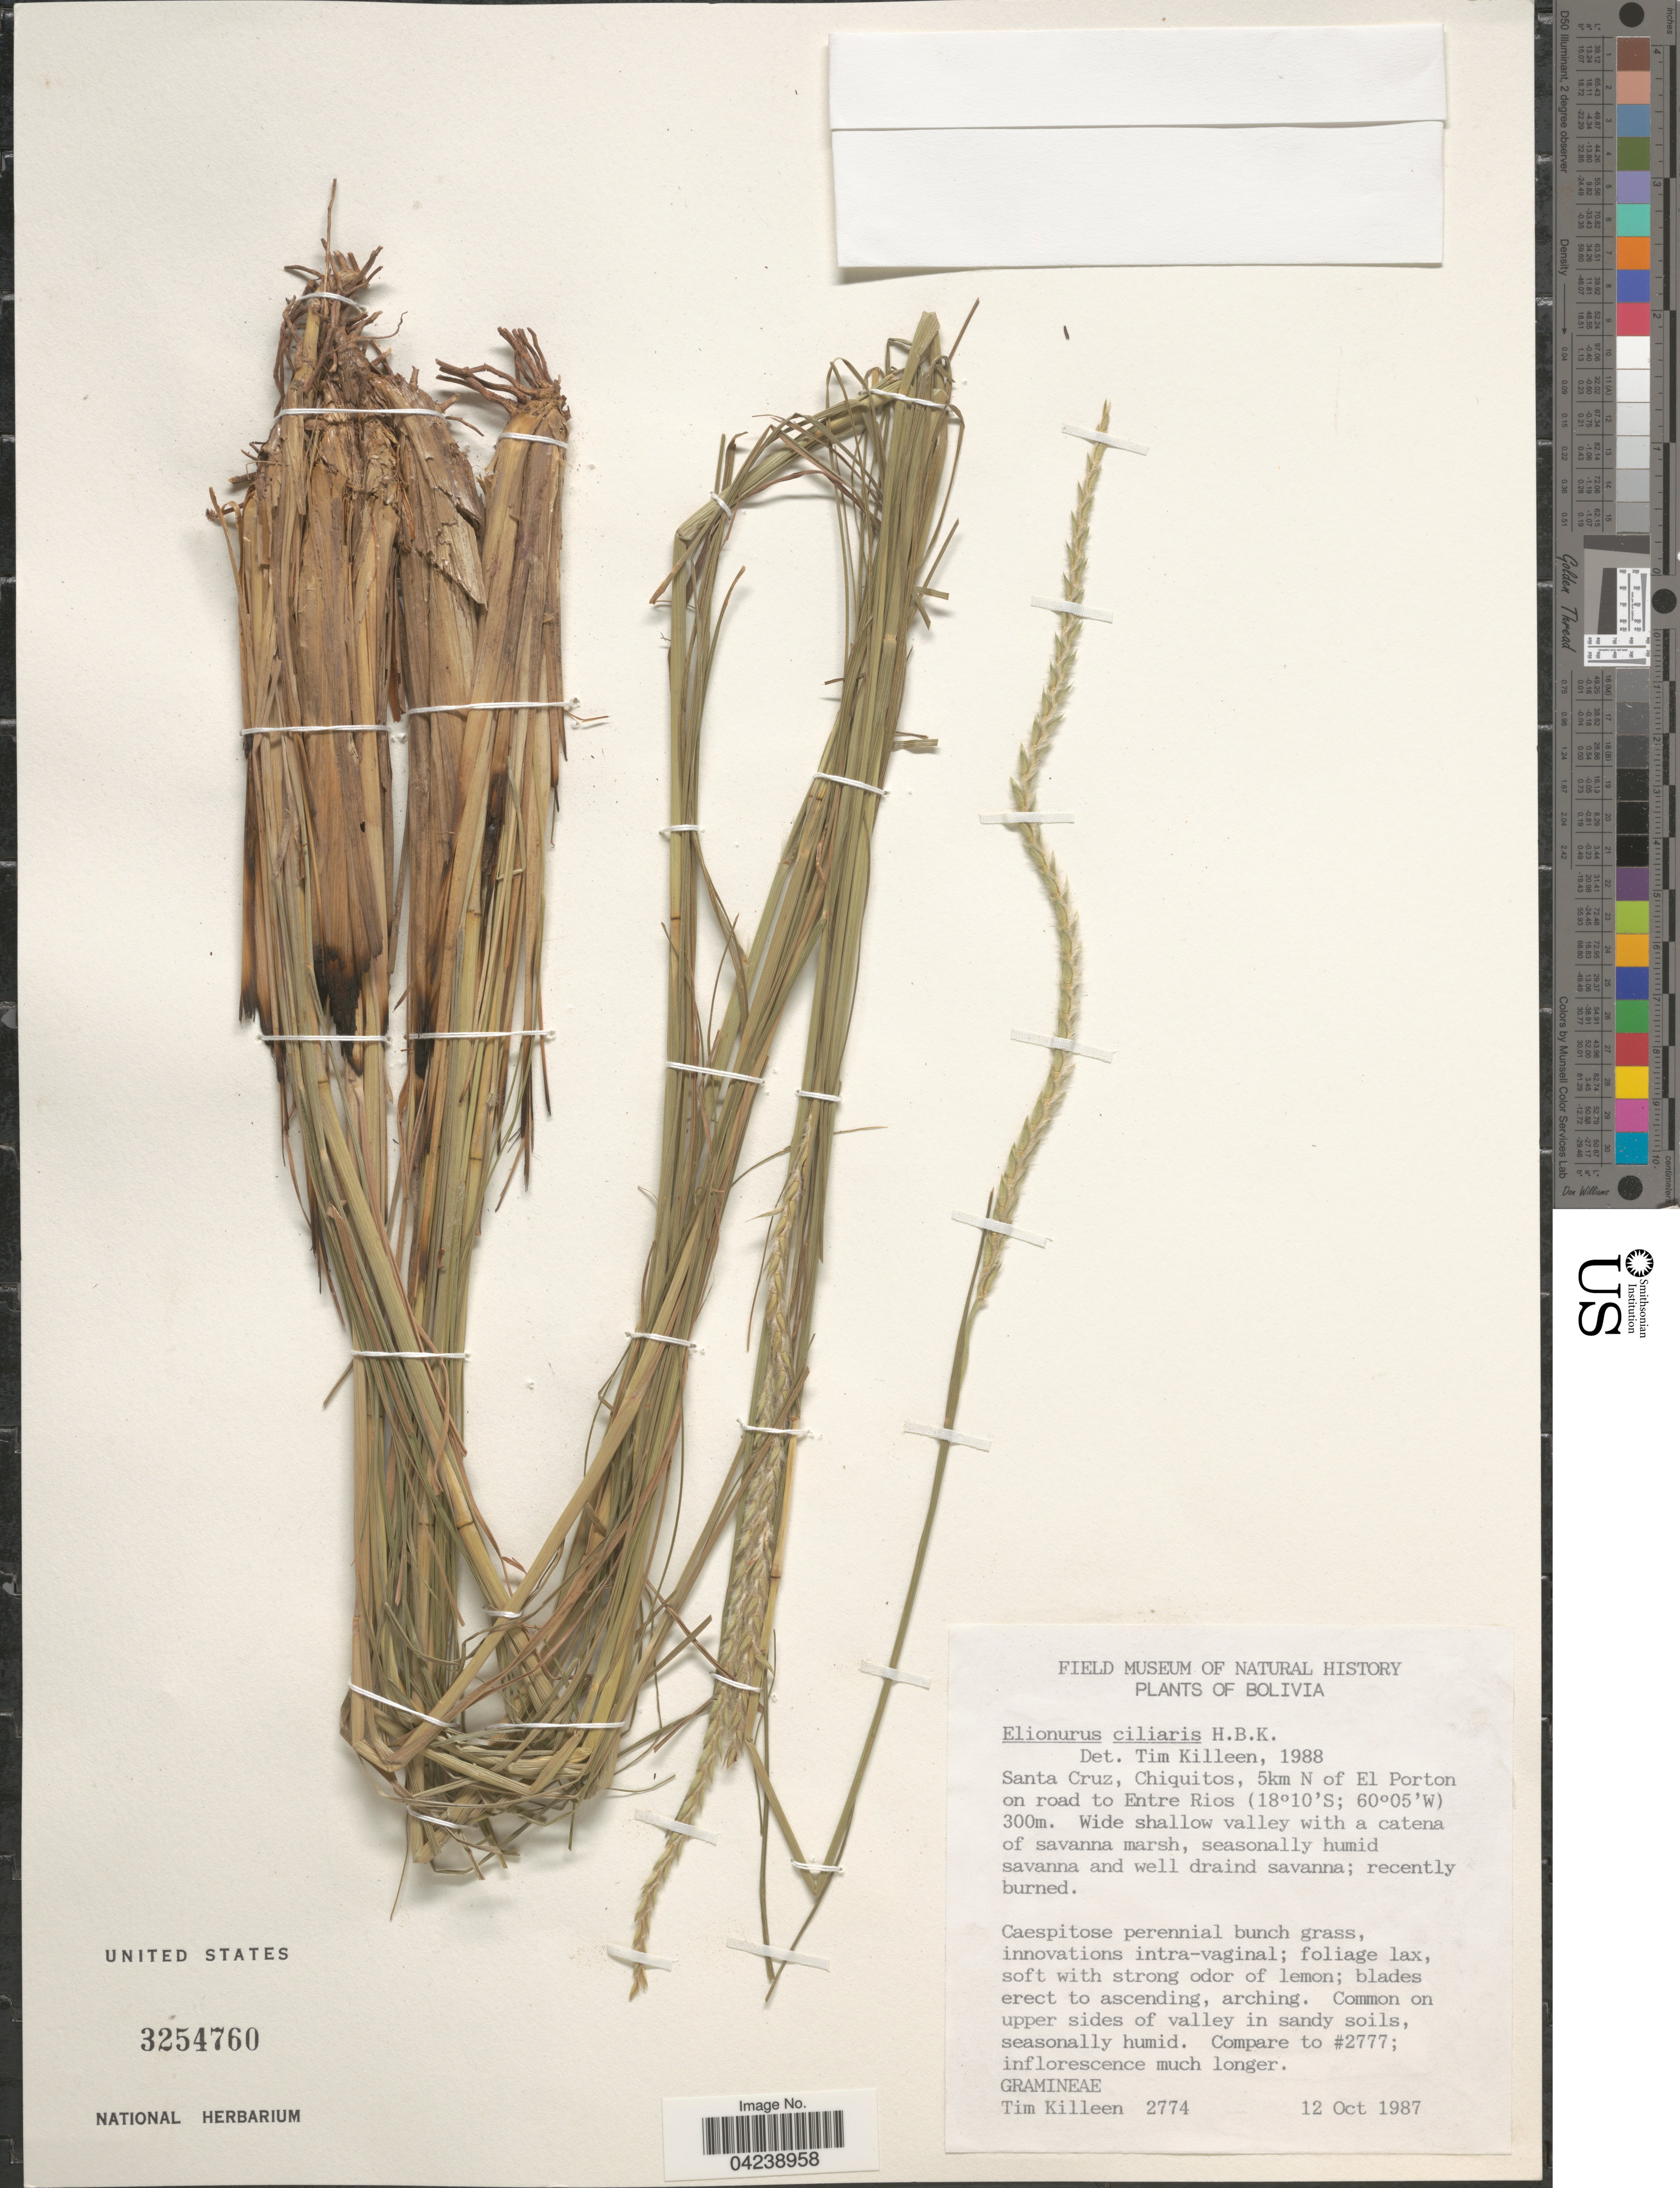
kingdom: Plantae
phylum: Tracheophyta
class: Liliopsida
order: Poales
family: Poaceae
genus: Elionurus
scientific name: Elionurus ciliaris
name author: Kunth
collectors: T. J. Killeen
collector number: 2774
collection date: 1987-10-12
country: Bolivia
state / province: Santa Cruz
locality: Chiquitos, 5km N of El Porton on road to Entre Rios.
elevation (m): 300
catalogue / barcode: US 3254760